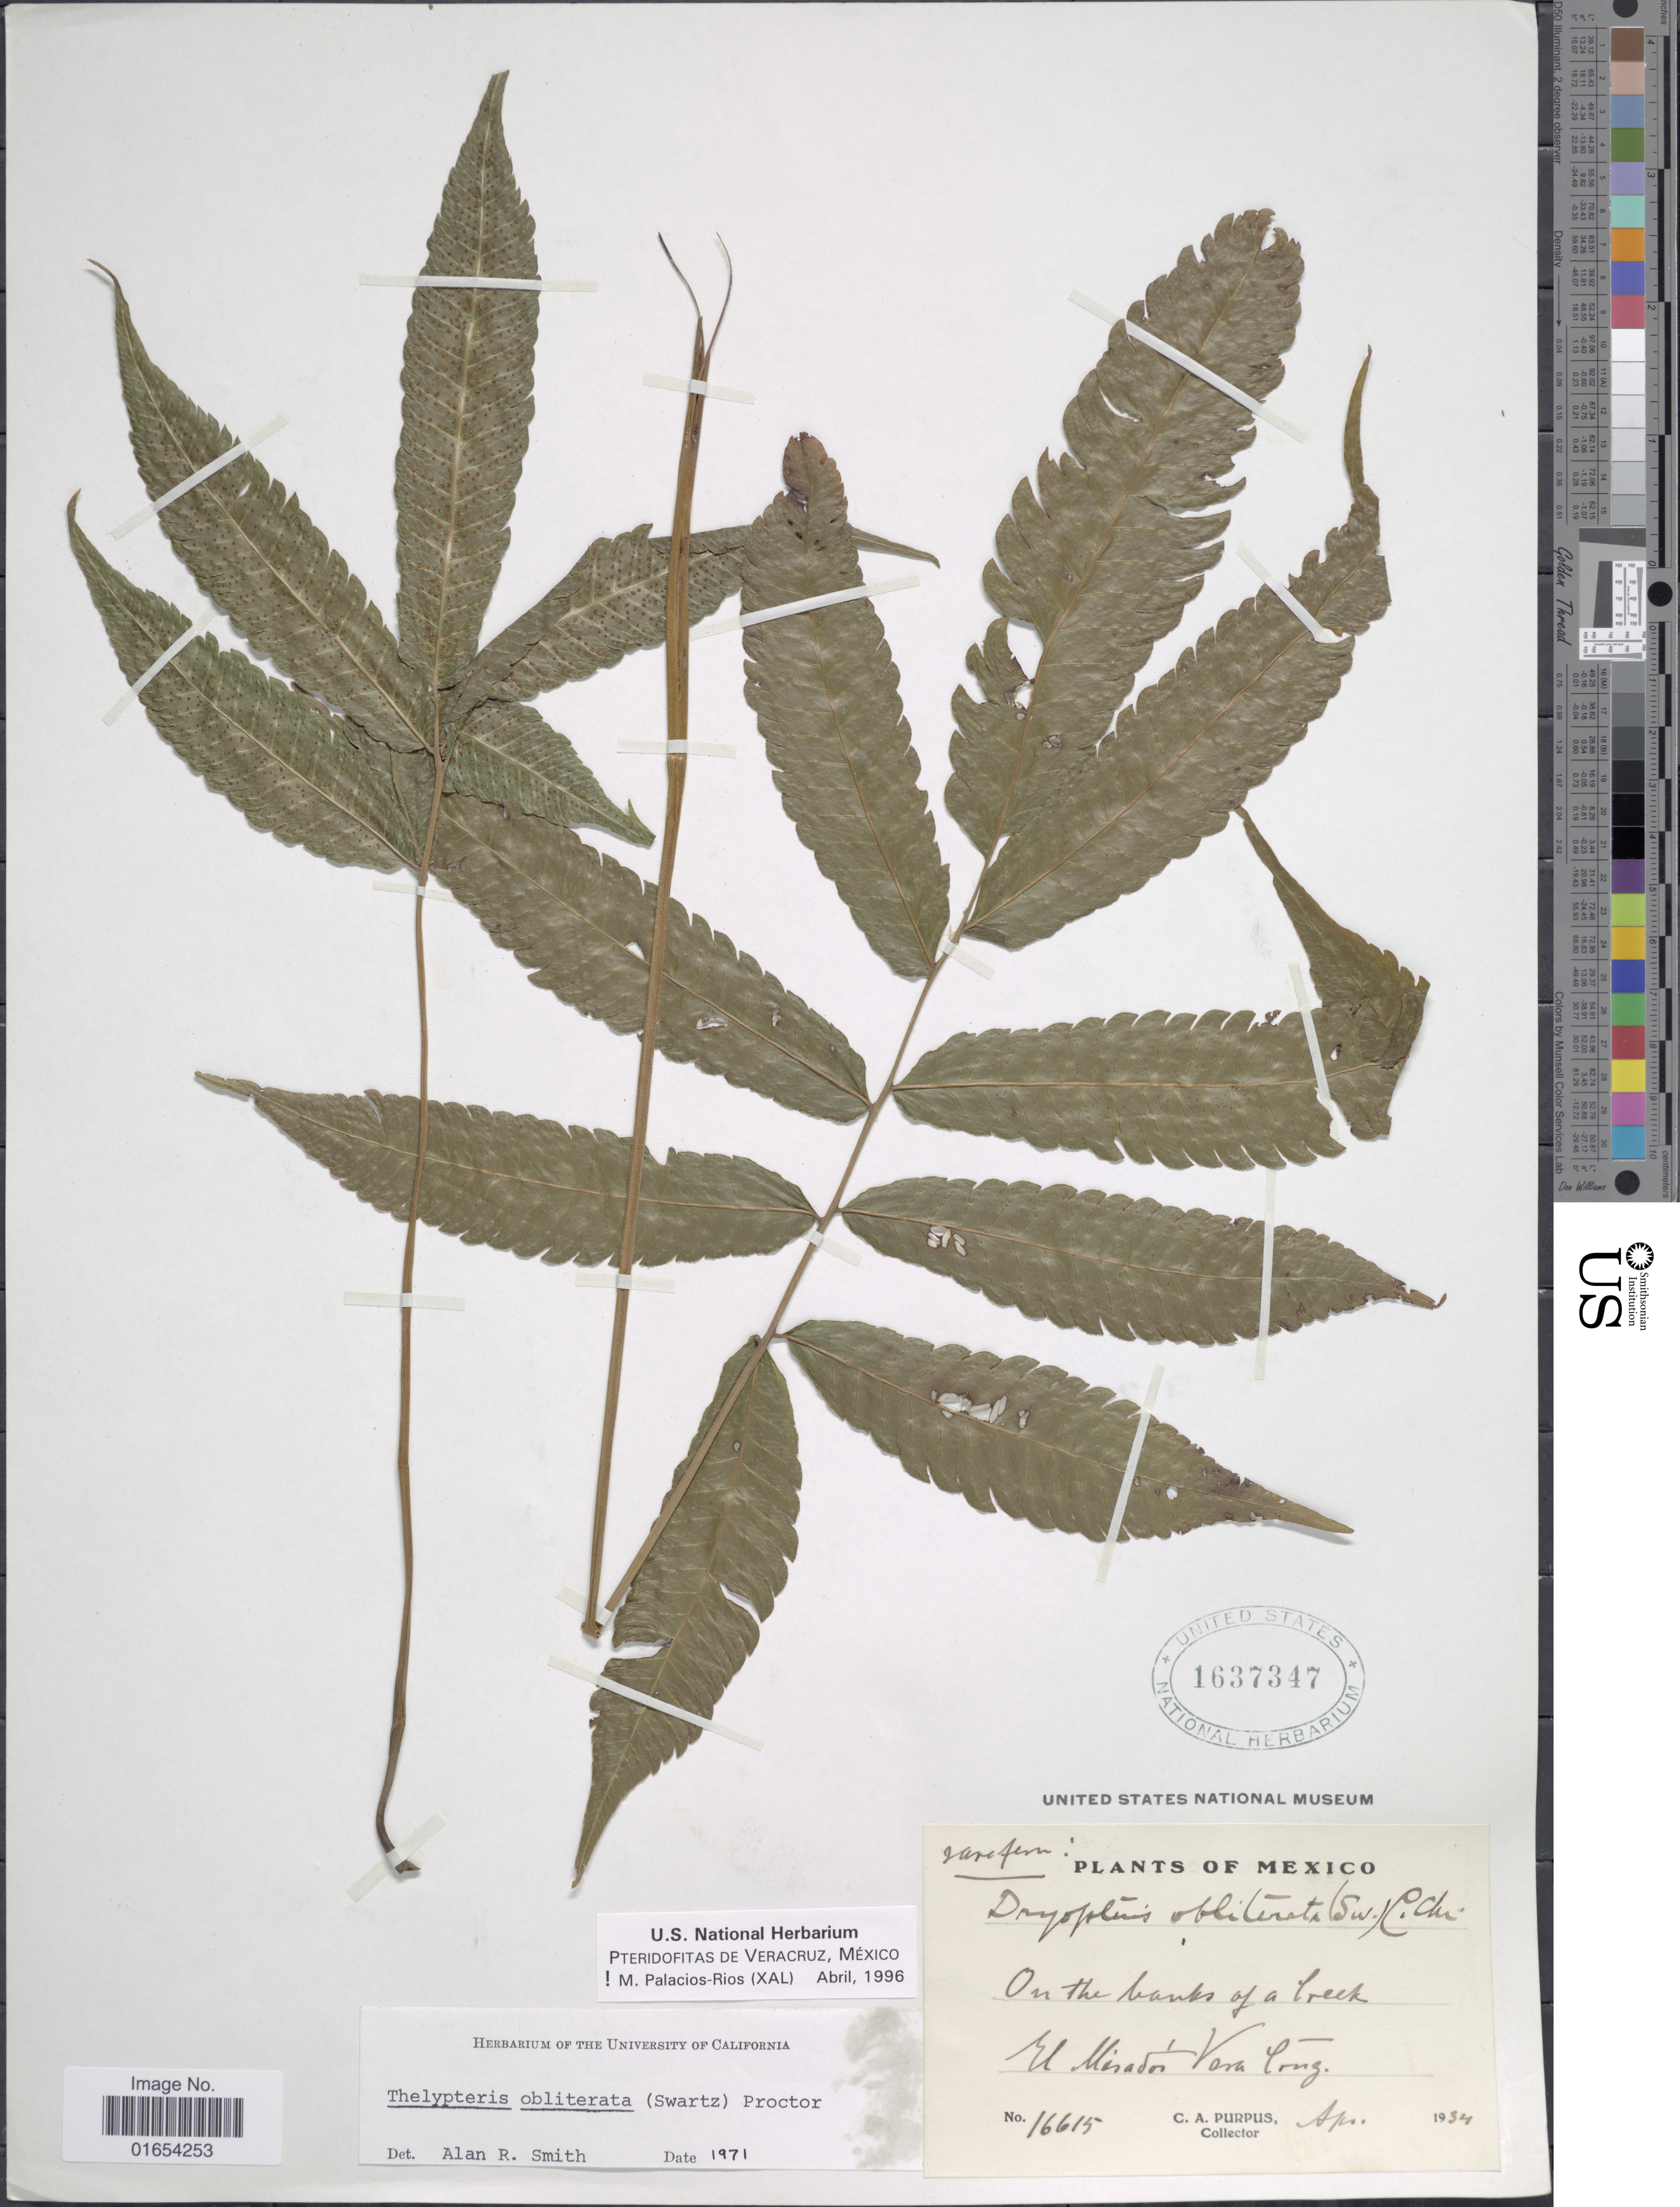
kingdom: Plantae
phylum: Tracheophyta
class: Polypodiopsida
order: Polypodiales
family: Thelypteridaceae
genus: Goniopteris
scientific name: Goniopteris obliterata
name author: (Sw.) C. Presl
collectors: C. A. Purpus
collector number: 16615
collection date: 1934-04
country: Mexico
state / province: Veracruz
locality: On the banks of Creek el Mirador, Vera Cruz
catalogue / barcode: US 1637347